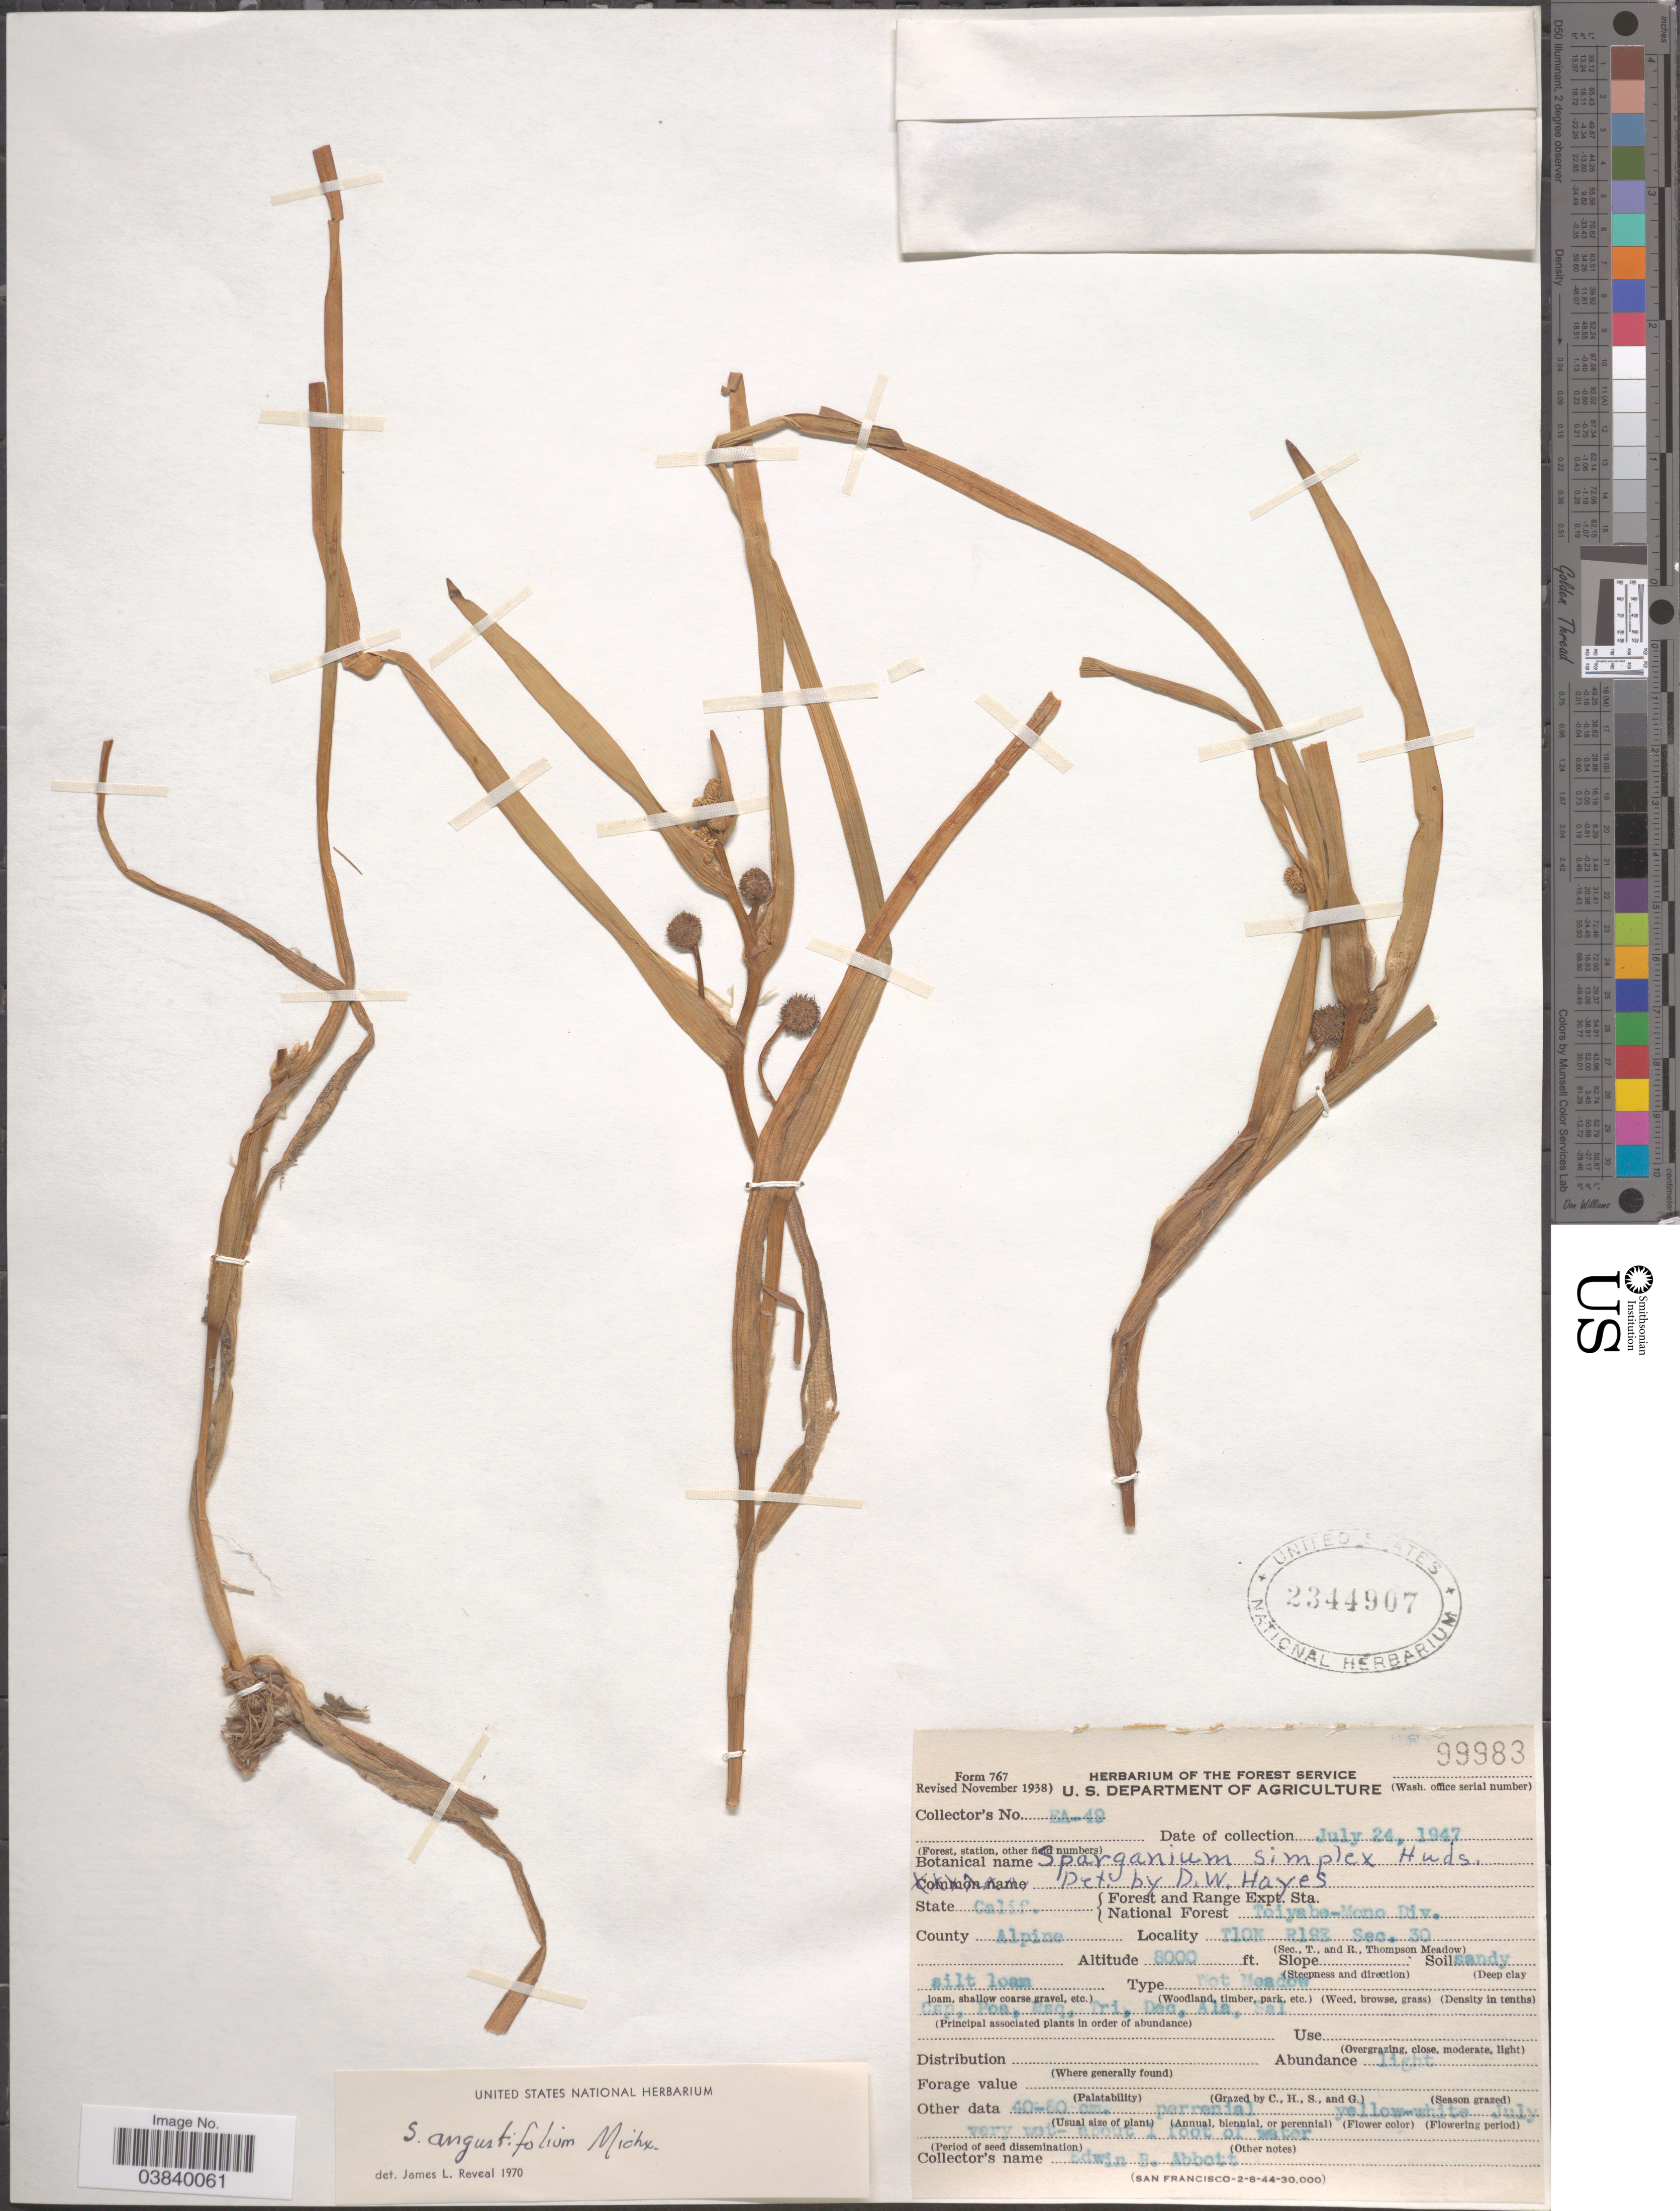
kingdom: Plantae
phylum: Tracheophyta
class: Liliopsida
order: Poales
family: Typhaceae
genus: Sparganium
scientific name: Sparganium angustifolium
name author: Michx.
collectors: E. Abbott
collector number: EA-49*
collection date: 1947-07-24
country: United States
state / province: California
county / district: Alpine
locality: Forest and Range Expt. Sta. National Forest. Toiyabe-Mono Div. County Alpine, T10N R19E Sec. 30.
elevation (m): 2438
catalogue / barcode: US 2344907